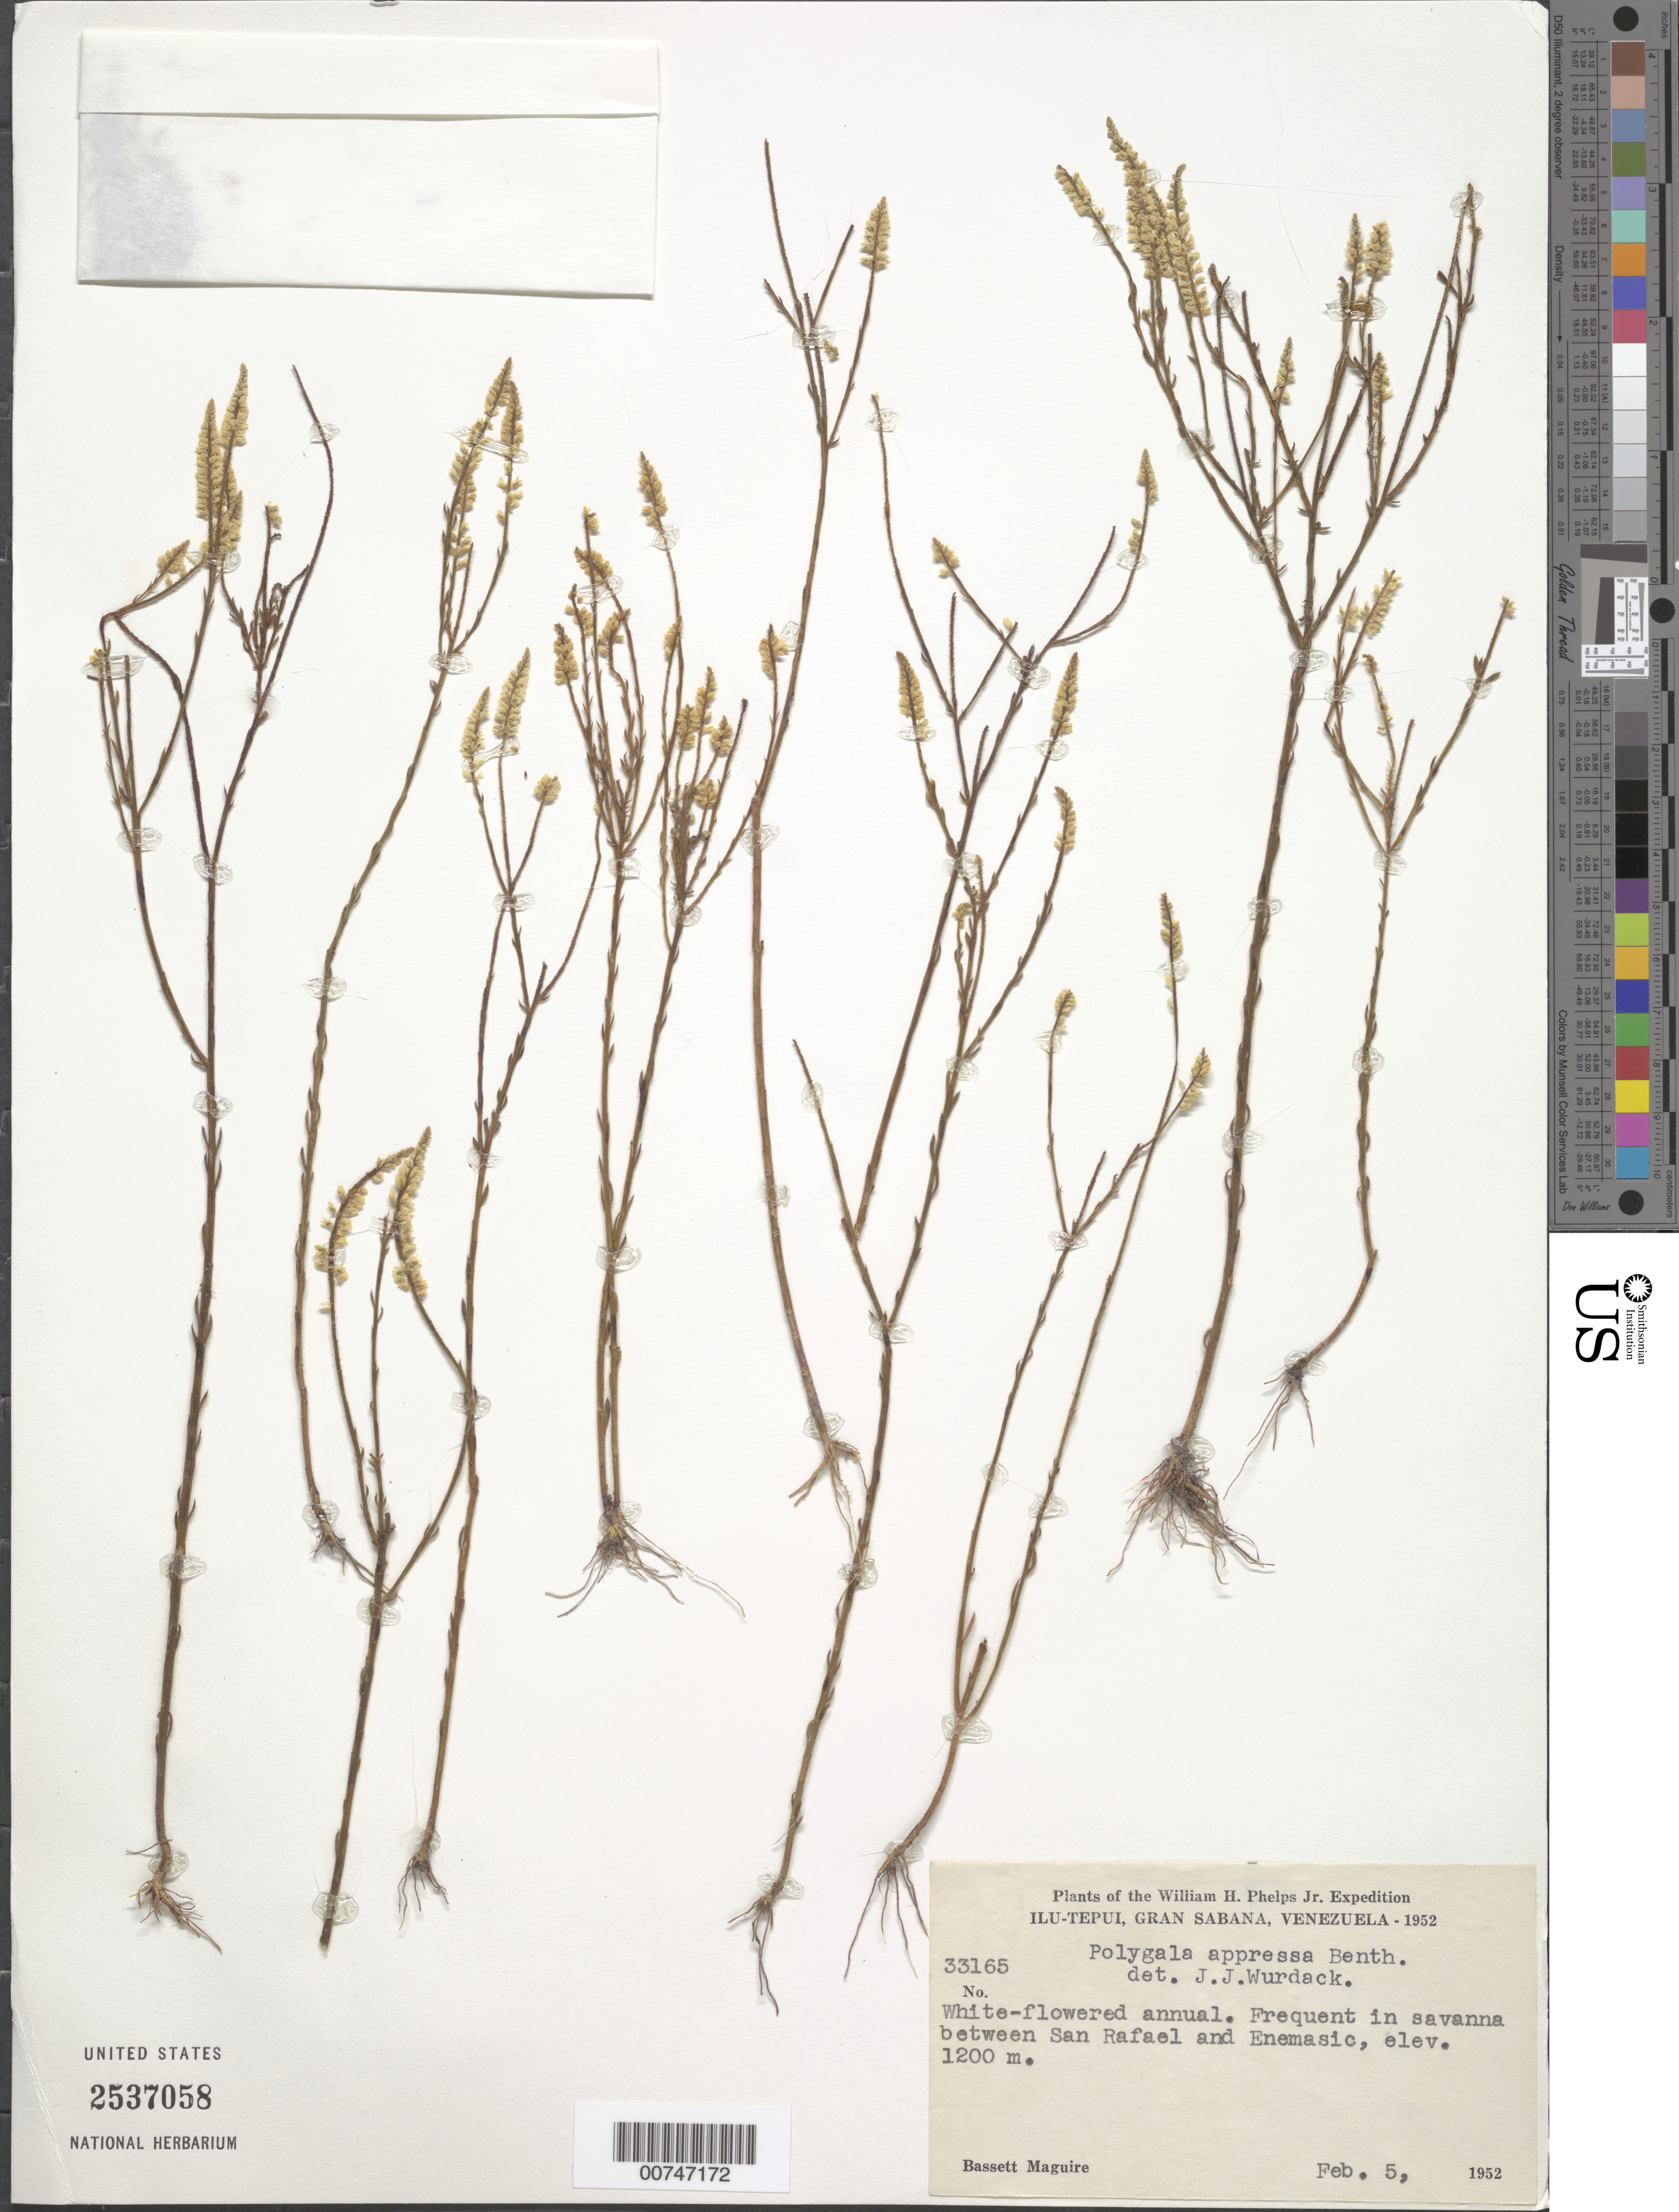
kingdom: Plantae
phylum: Tracheophyta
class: Magnoliopsida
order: Fabales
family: Polygalaceae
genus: Polygala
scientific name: Polygala appressa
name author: Benth.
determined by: Wurdack, John J., (US), US (UNITED STATES)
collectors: B. Maguire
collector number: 33165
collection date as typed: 5-Feb-52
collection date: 1952-02-05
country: Venezuela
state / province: Bolívar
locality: Gran Sabana, Ilu-tepuí, between San Rafael and Enemasic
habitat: Savanna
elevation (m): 1200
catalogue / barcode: US 2537058